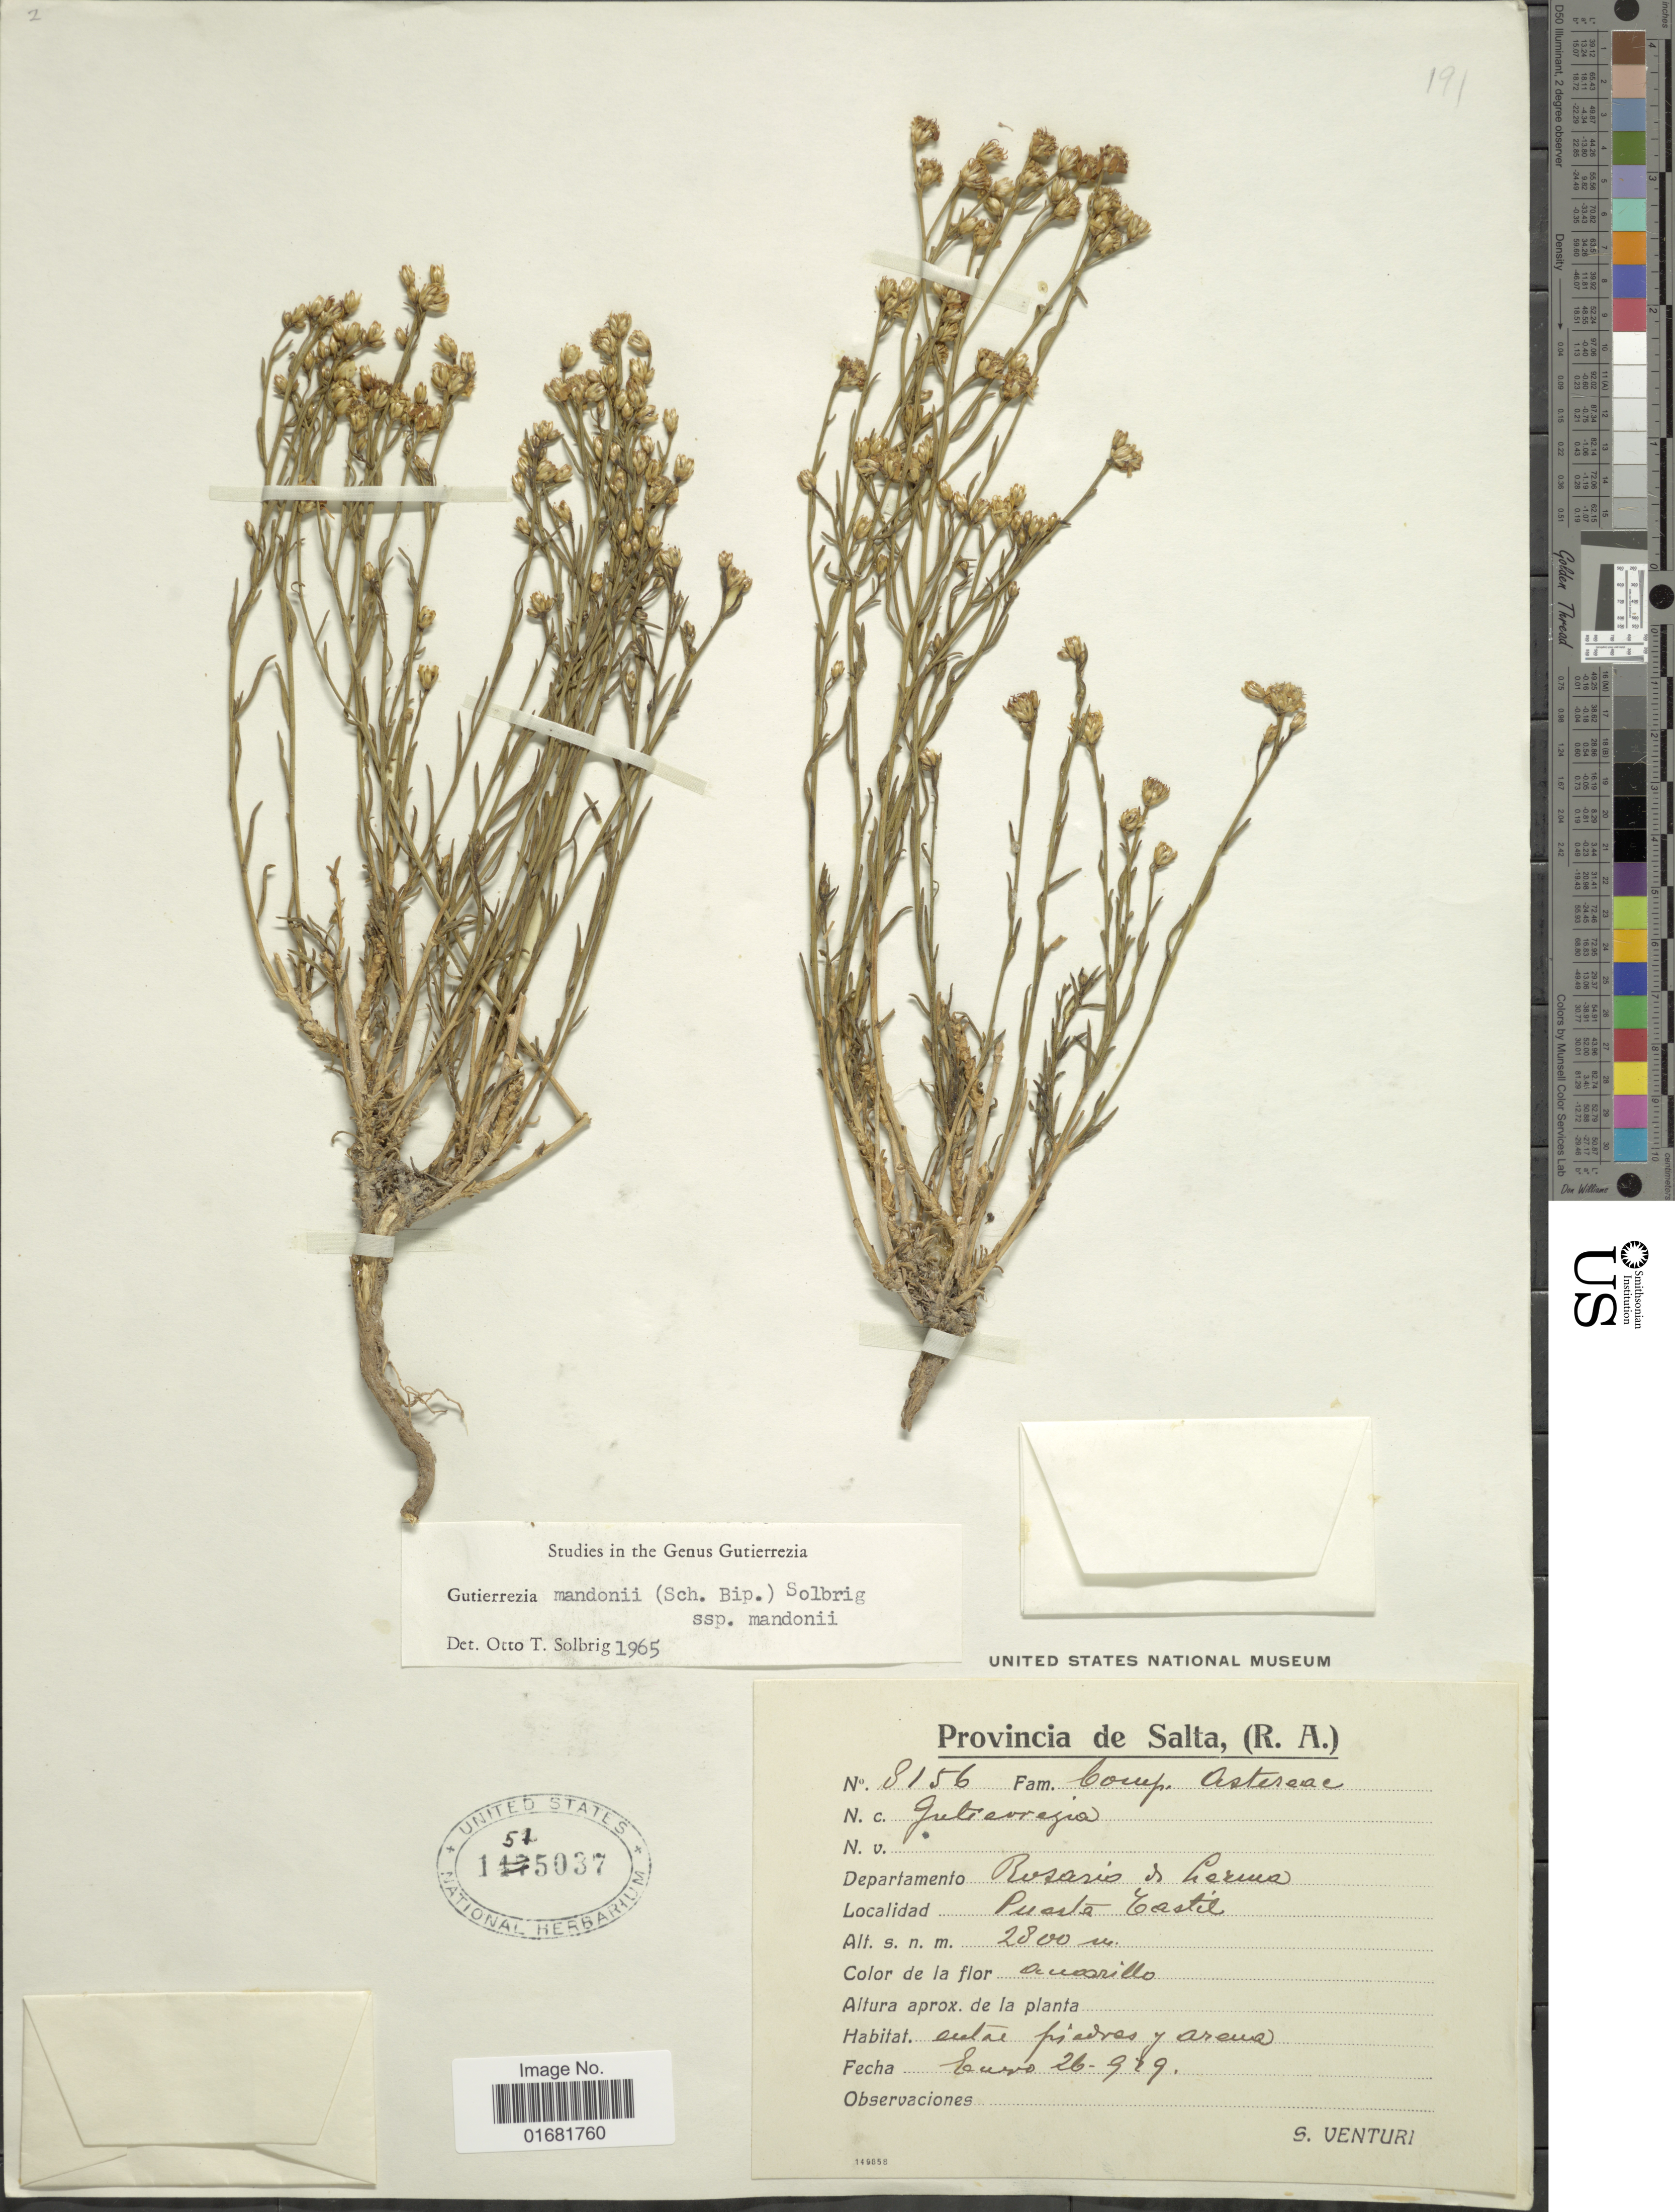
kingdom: Plantae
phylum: Tracheophyta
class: Magnoliopsida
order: Asterales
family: Asteraceae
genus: Gutierrezia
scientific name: Gutierrezia mandonii subsp. mandonii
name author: (Sch. Bip.) Solbrig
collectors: S. Venturi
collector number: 8156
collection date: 1929-01-26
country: Argentina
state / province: Salta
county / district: Rosario de Lerma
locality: Puerta Tastil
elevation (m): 2800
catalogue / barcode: US 1515037